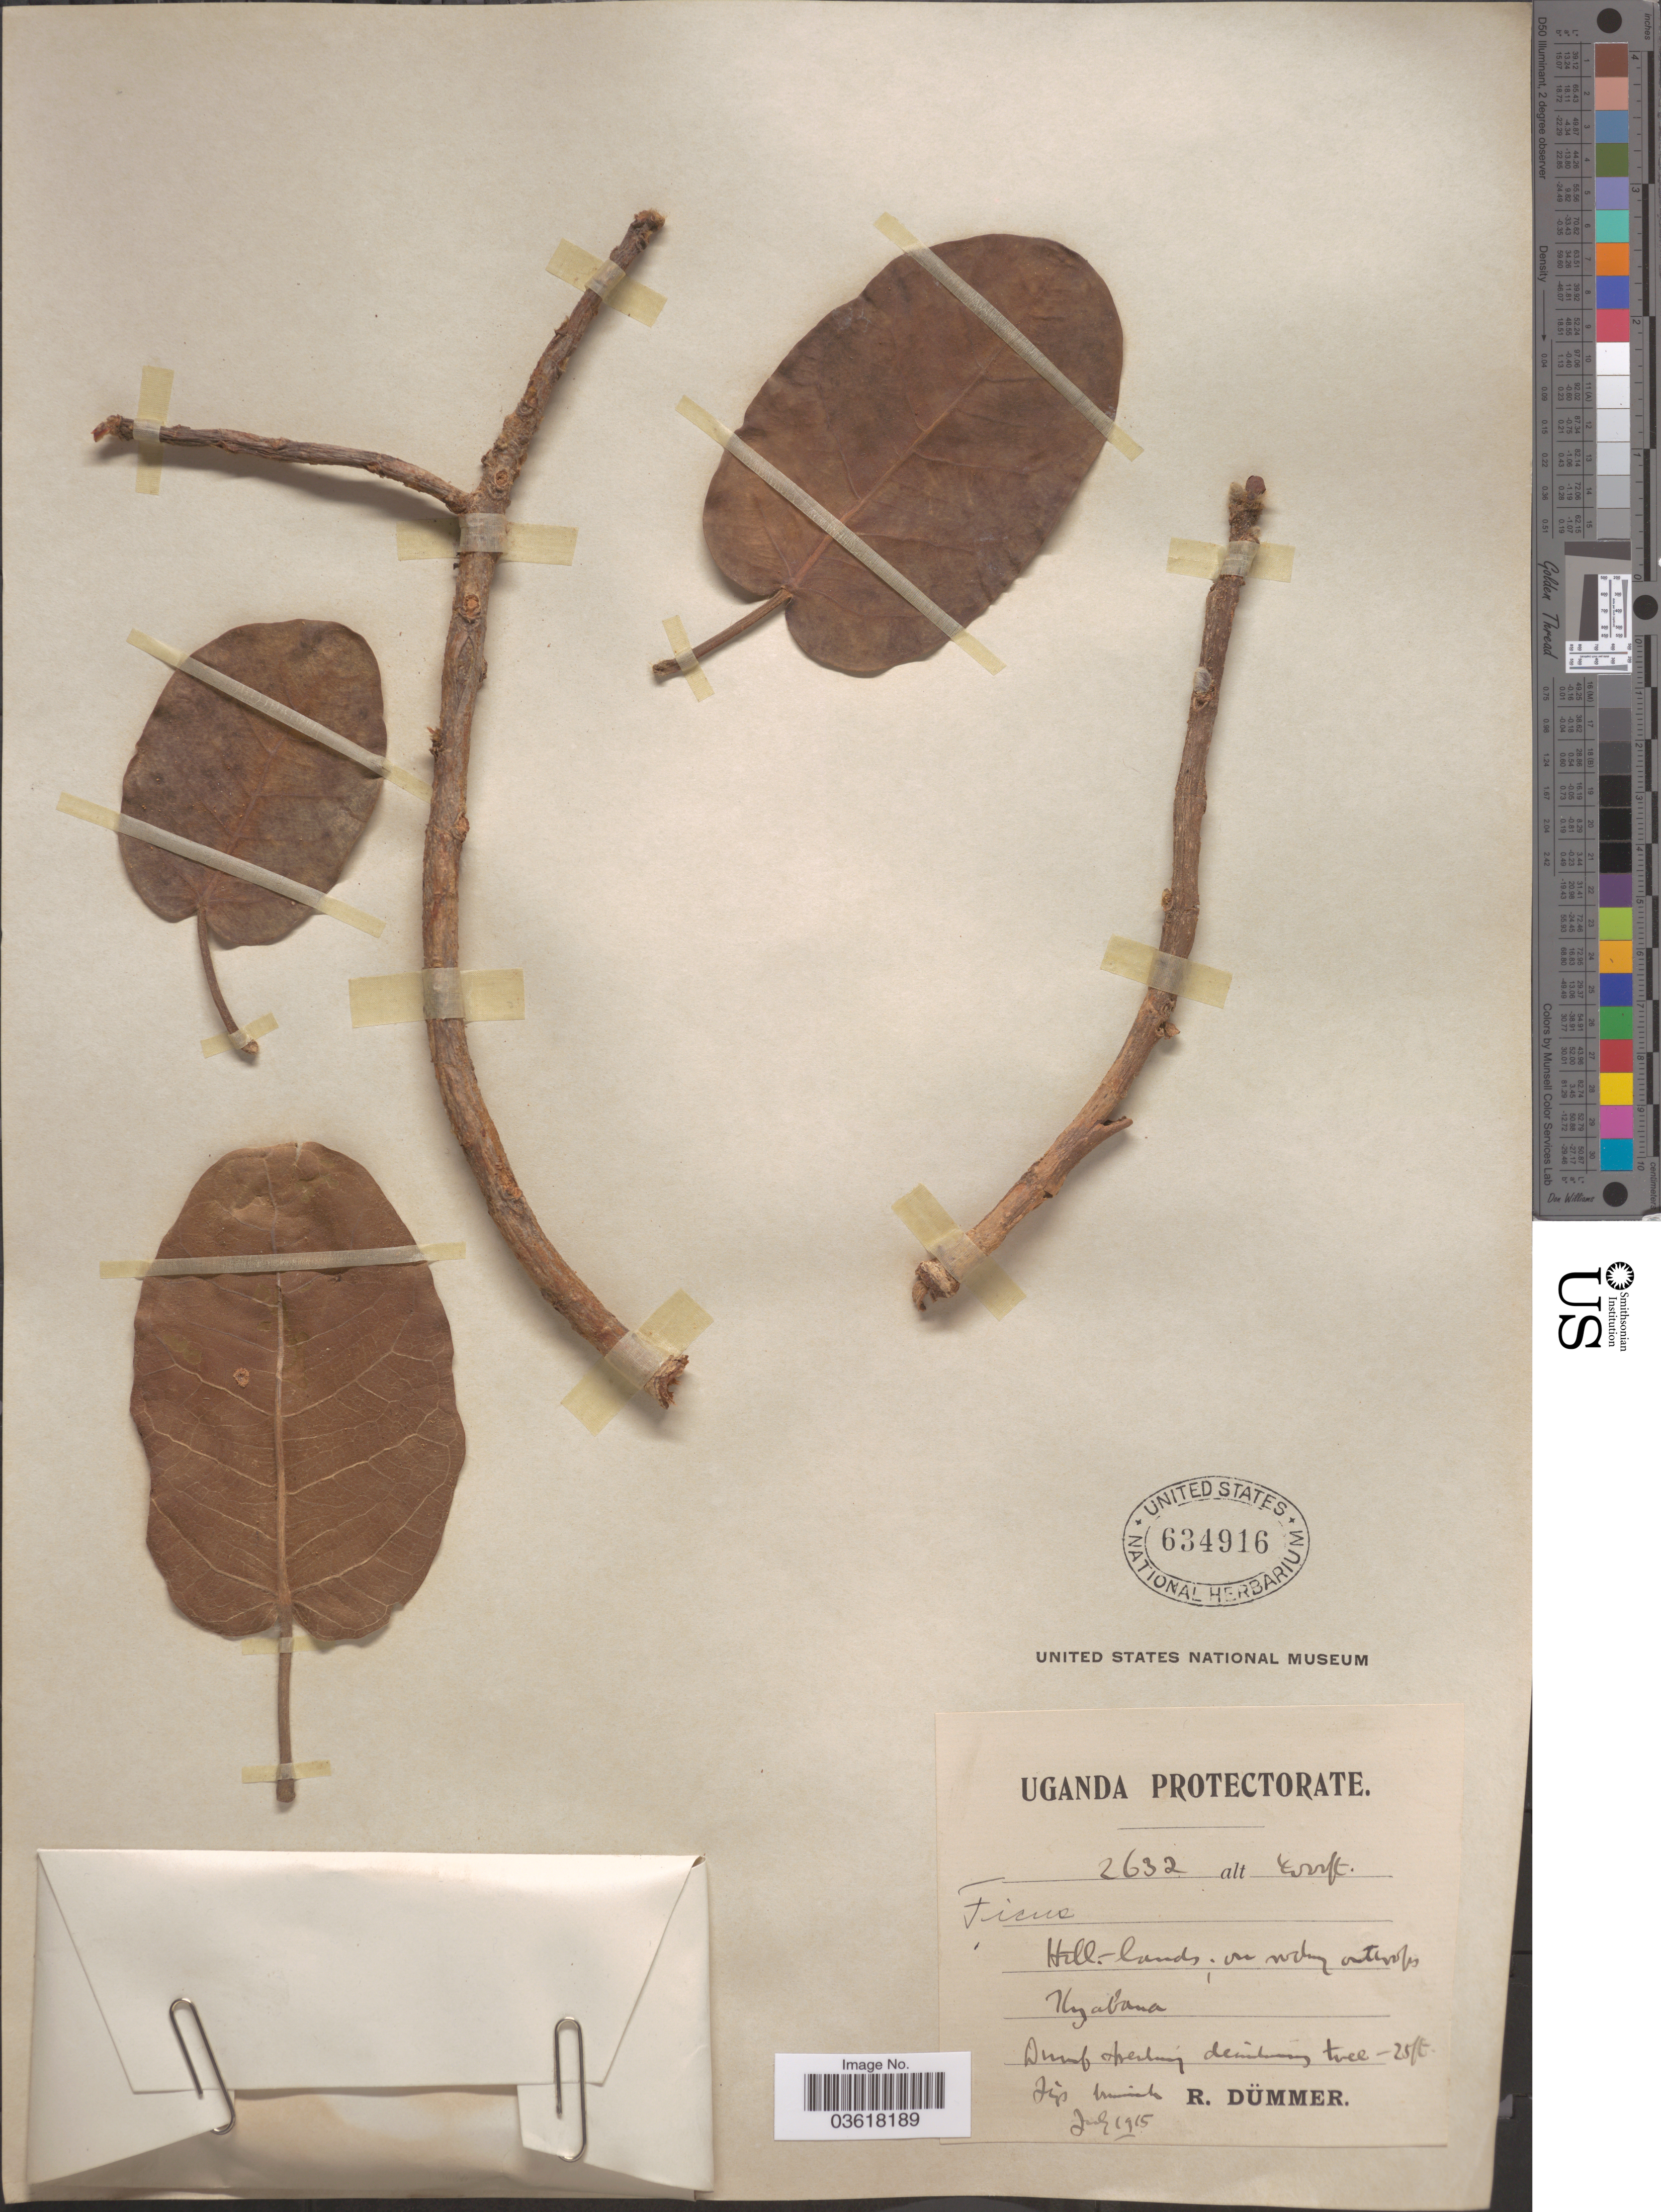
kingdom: Plantae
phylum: Tracheophyta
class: Magnoliopsida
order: Rosales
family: Moraceae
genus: Ficus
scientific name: Ficus sp.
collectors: R. A. Dümmer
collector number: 2632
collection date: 1915-07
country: Uganda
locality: Uganda Protectorate. Hill-lands; on rocky outcrops Kyabana*.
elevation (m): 1219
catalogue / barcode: US 634916